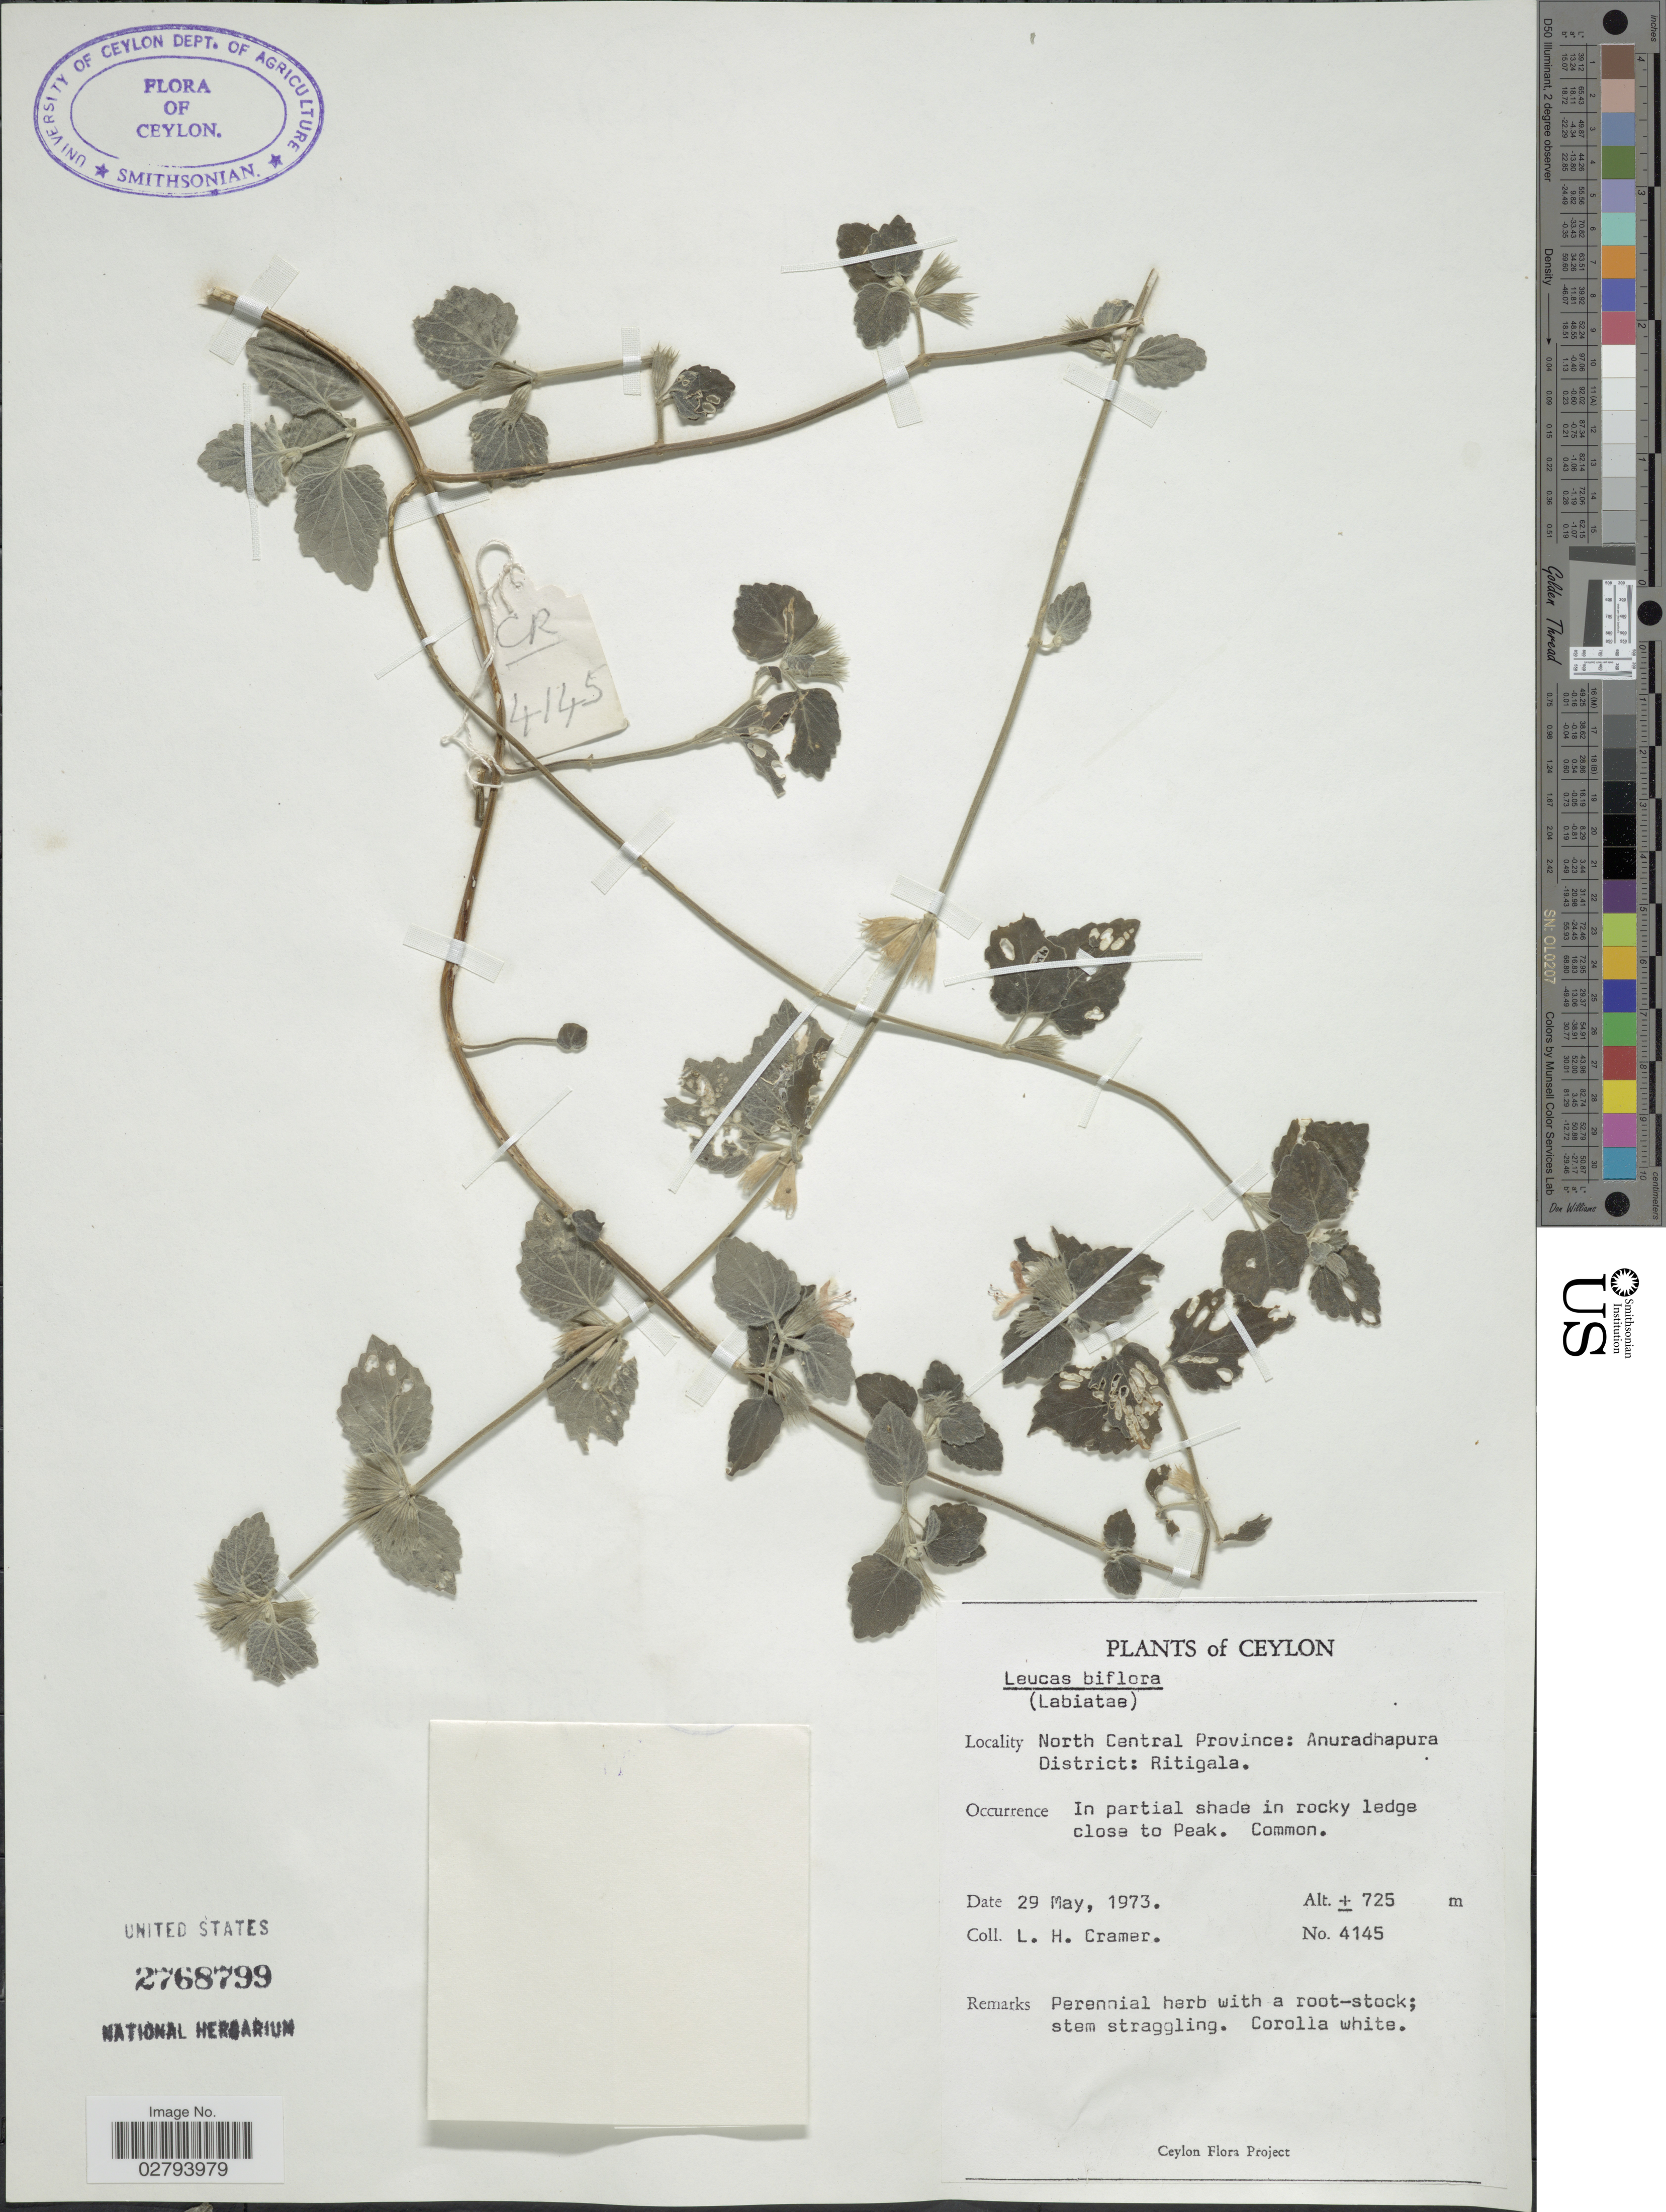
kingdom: Plantae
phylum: Tracheophyta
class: Magnoliopsida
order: Lamiales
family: Lamiaceae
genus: Leucas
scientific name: Leucas biflora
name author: (Vahl) Sm.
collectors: L. H. Cramer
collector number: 4145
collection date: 1973-05-29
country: Sri Lanka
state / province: North Central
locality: Ceylon, North Central Province: Anuradhapura District: Ritigala.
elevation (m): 725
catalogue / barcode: US 2768799